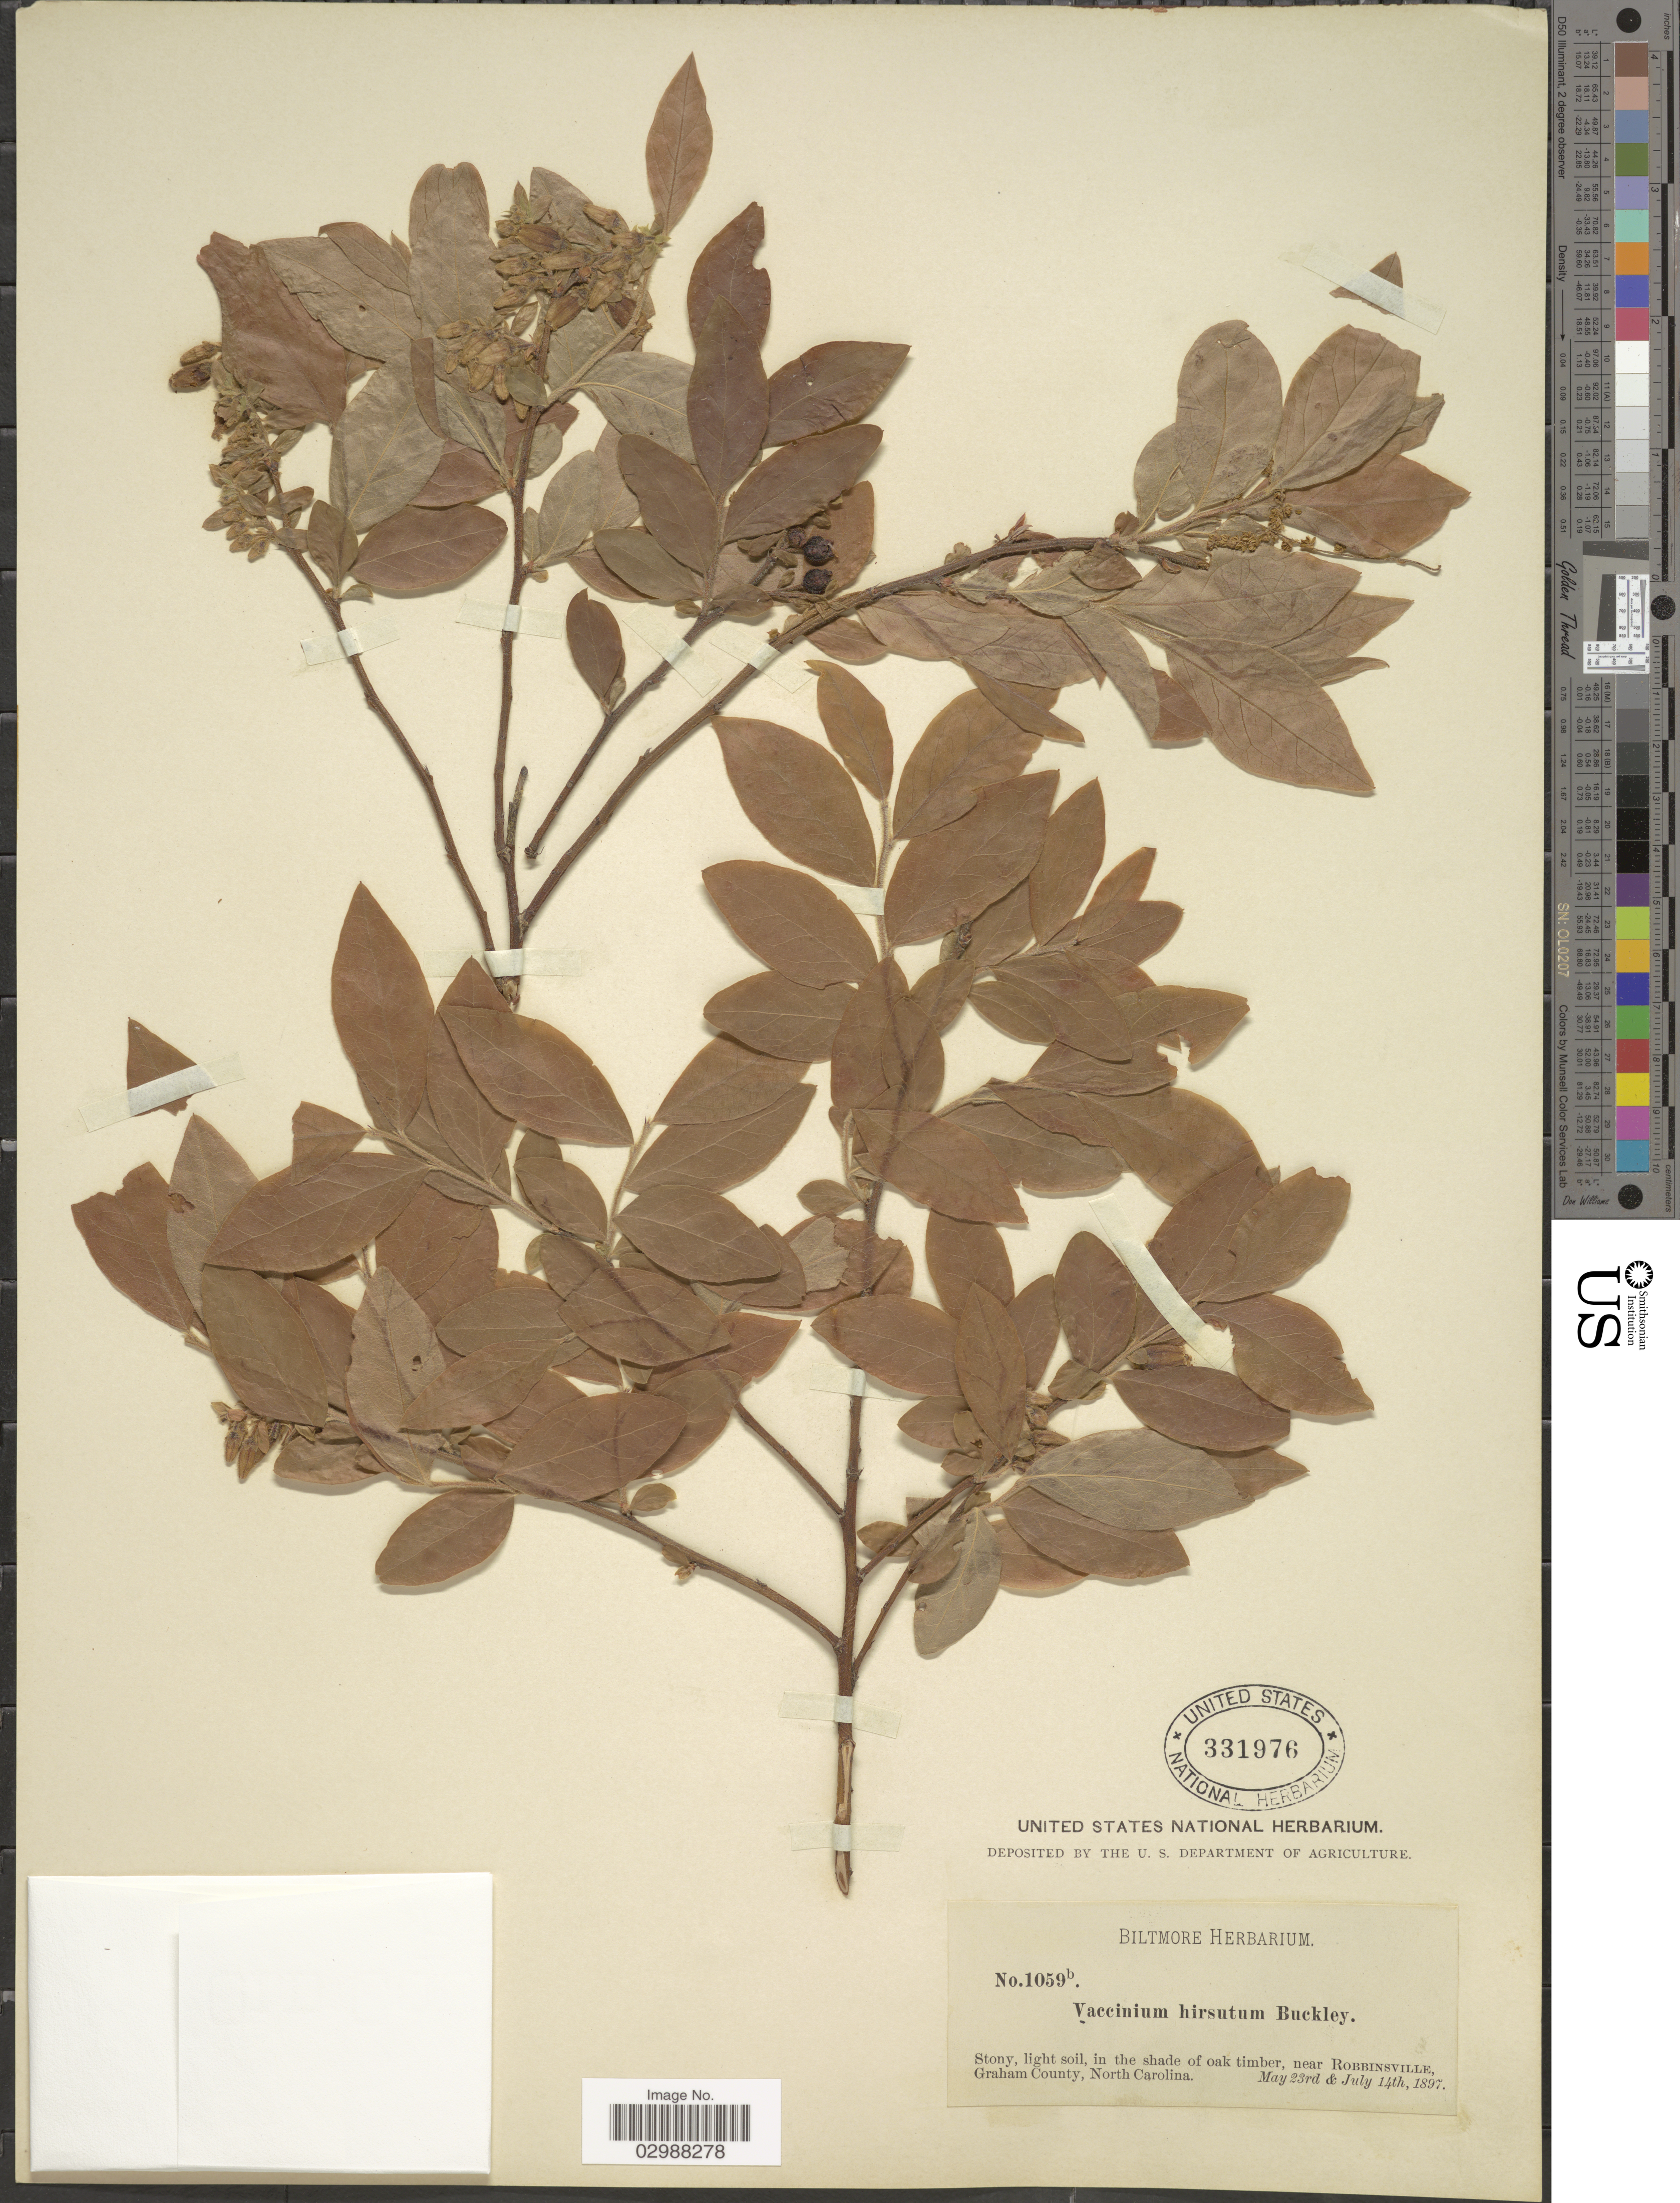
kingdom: Plantae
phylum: Tracheophyta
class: Magnoliopsida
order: Ericales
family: Ericaceae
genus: Vaccinium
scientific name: Vaccinium hirsutum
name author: Buckley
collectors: ex herb. Biltmore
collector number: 1059b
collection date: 1897-05-23/1897-07-14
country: United States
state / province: North Carolina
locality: Near Robbinsville, Graham County.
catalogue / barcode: US 331976